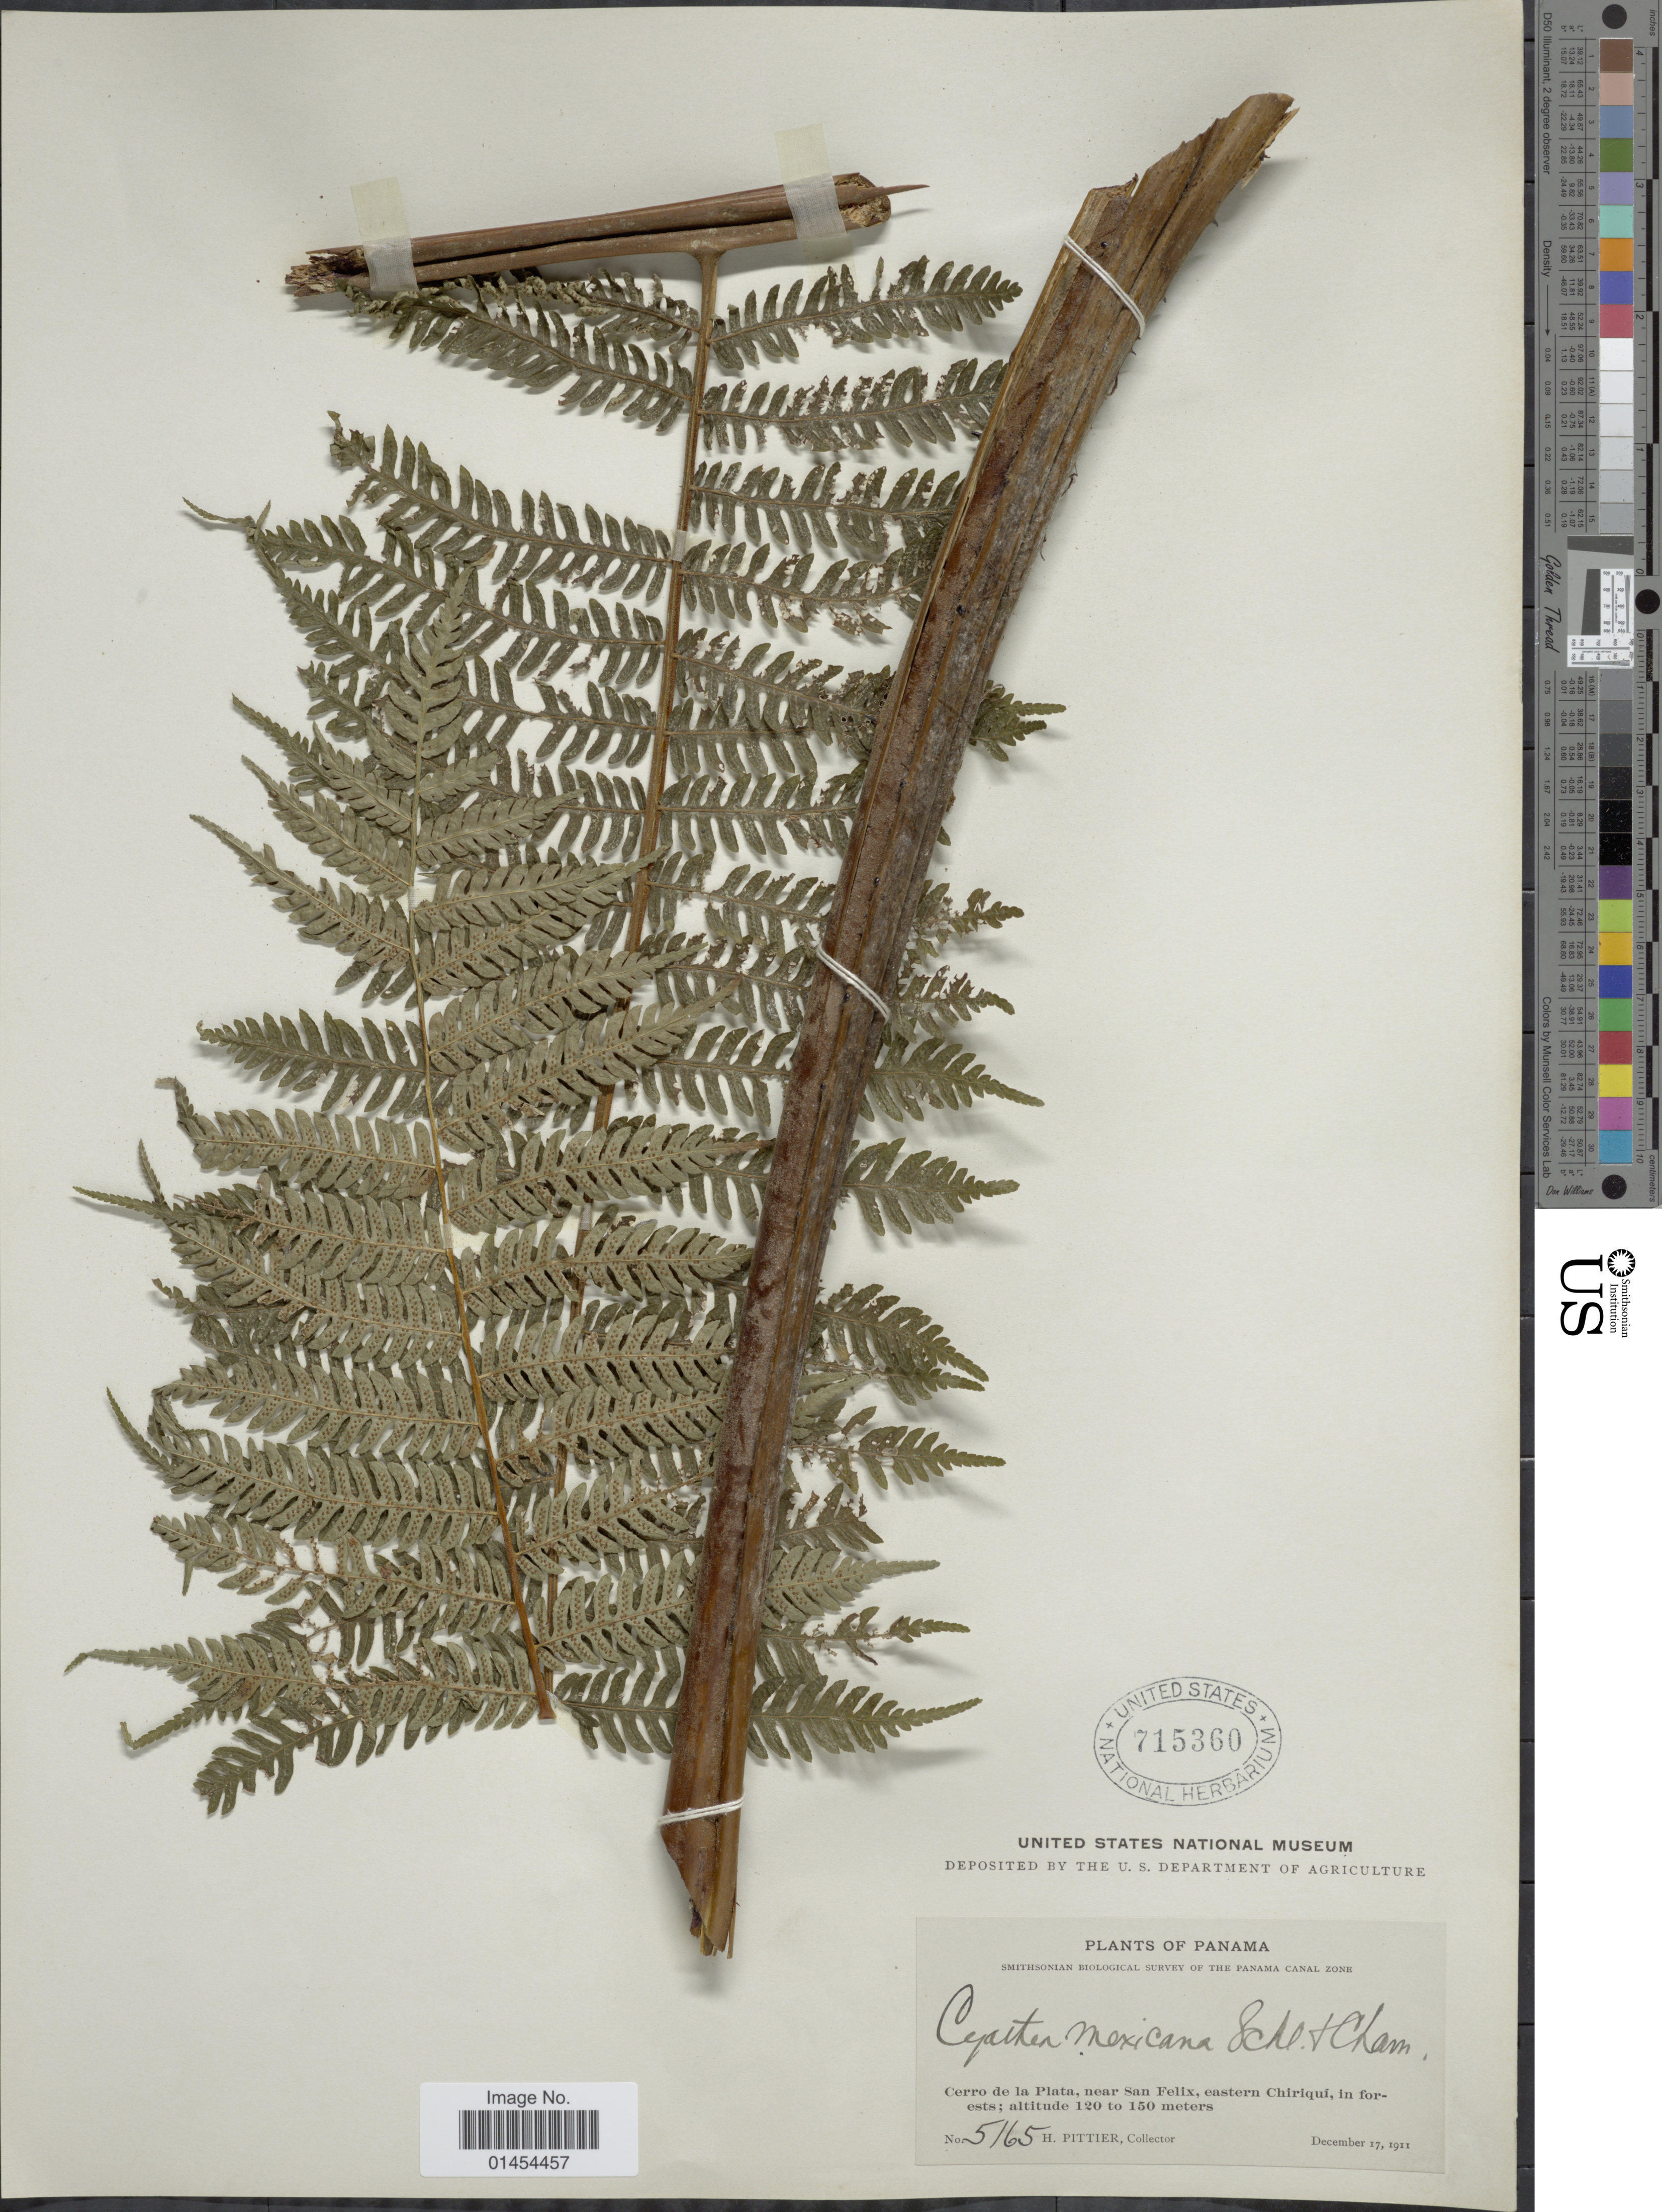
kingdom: Plantae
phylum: Tracheophyta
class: Polypodiopsida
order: Cyatheales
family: Cyatheaceae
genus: Alsophila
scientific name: Alsophila firma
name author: (Baker) D.S. Conant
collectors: H. F. Pittier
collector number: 5165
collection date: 1911-12-17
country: Panama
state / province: Chiriqui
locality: Cerro de la Plata, near San Felix, eastern Chiriquí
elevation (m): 120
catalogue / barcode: US 715360